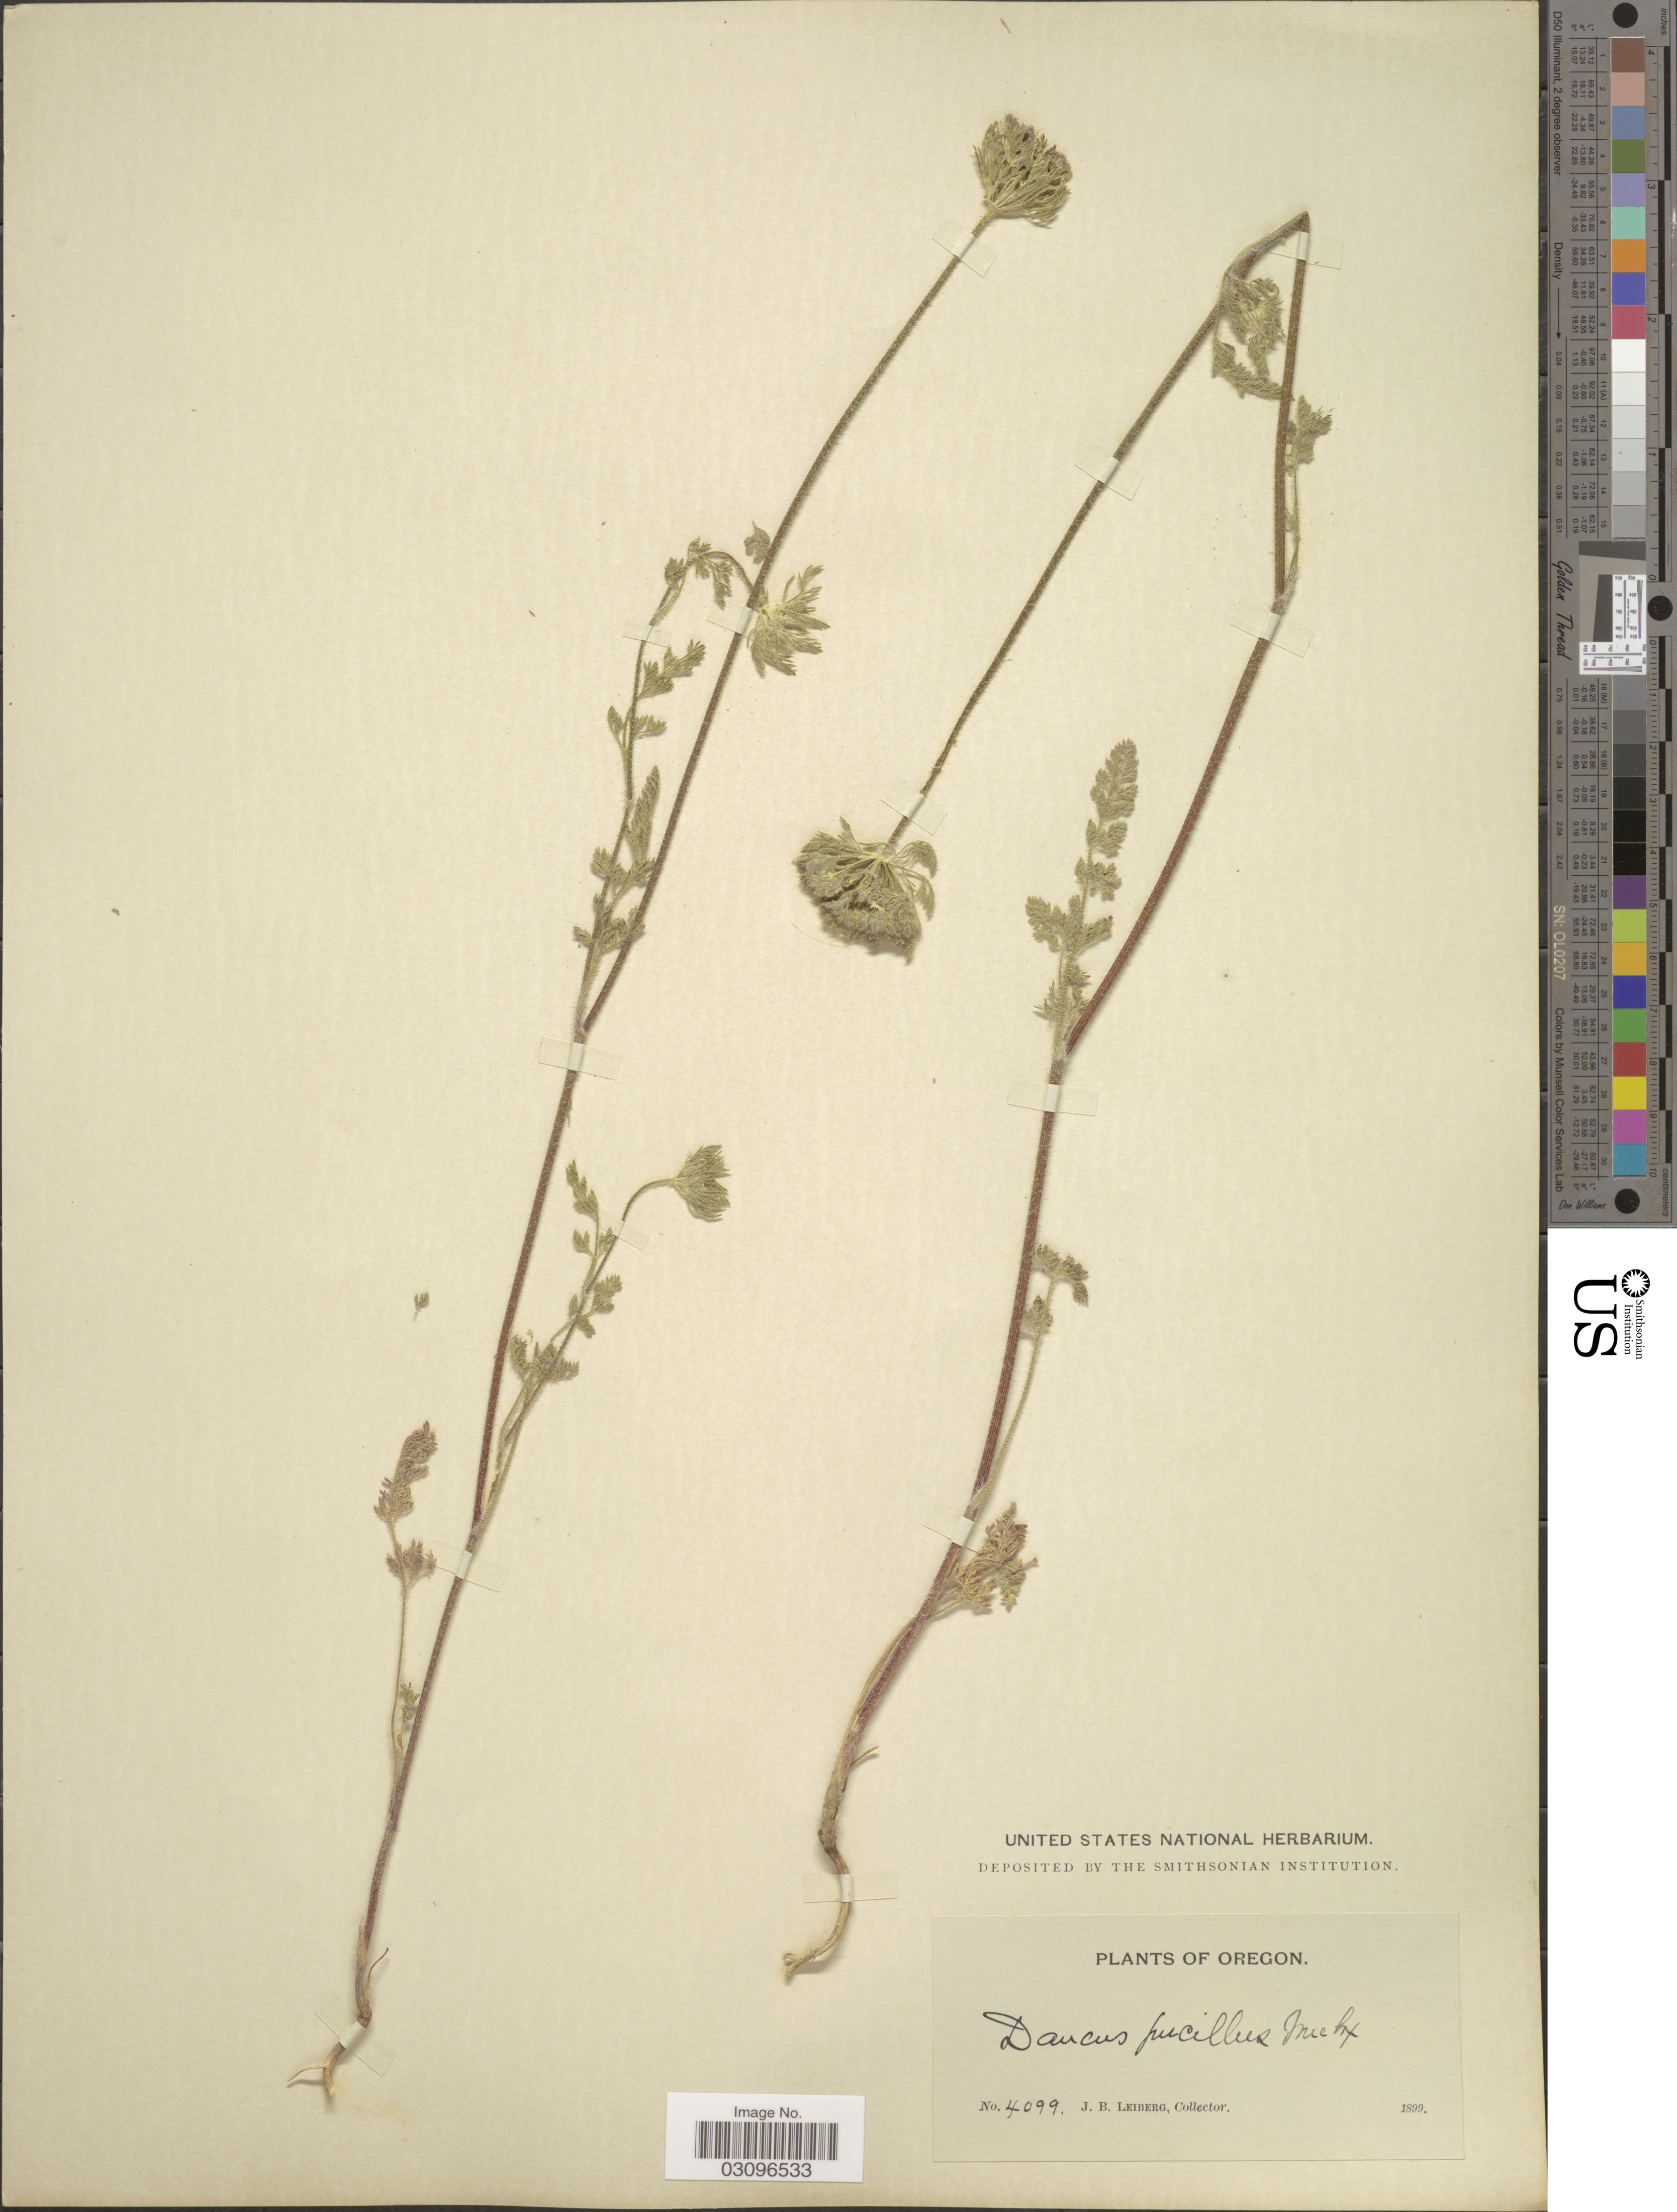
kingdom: Plantae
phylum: Tracheophyta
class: Magnoliopsida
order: Apiales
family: Apiaceae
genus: Daucus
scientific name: Daucus pusillus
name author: Michx.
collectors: J. B. Leiberg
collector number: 4099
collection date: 1899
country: United States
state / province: Oregon